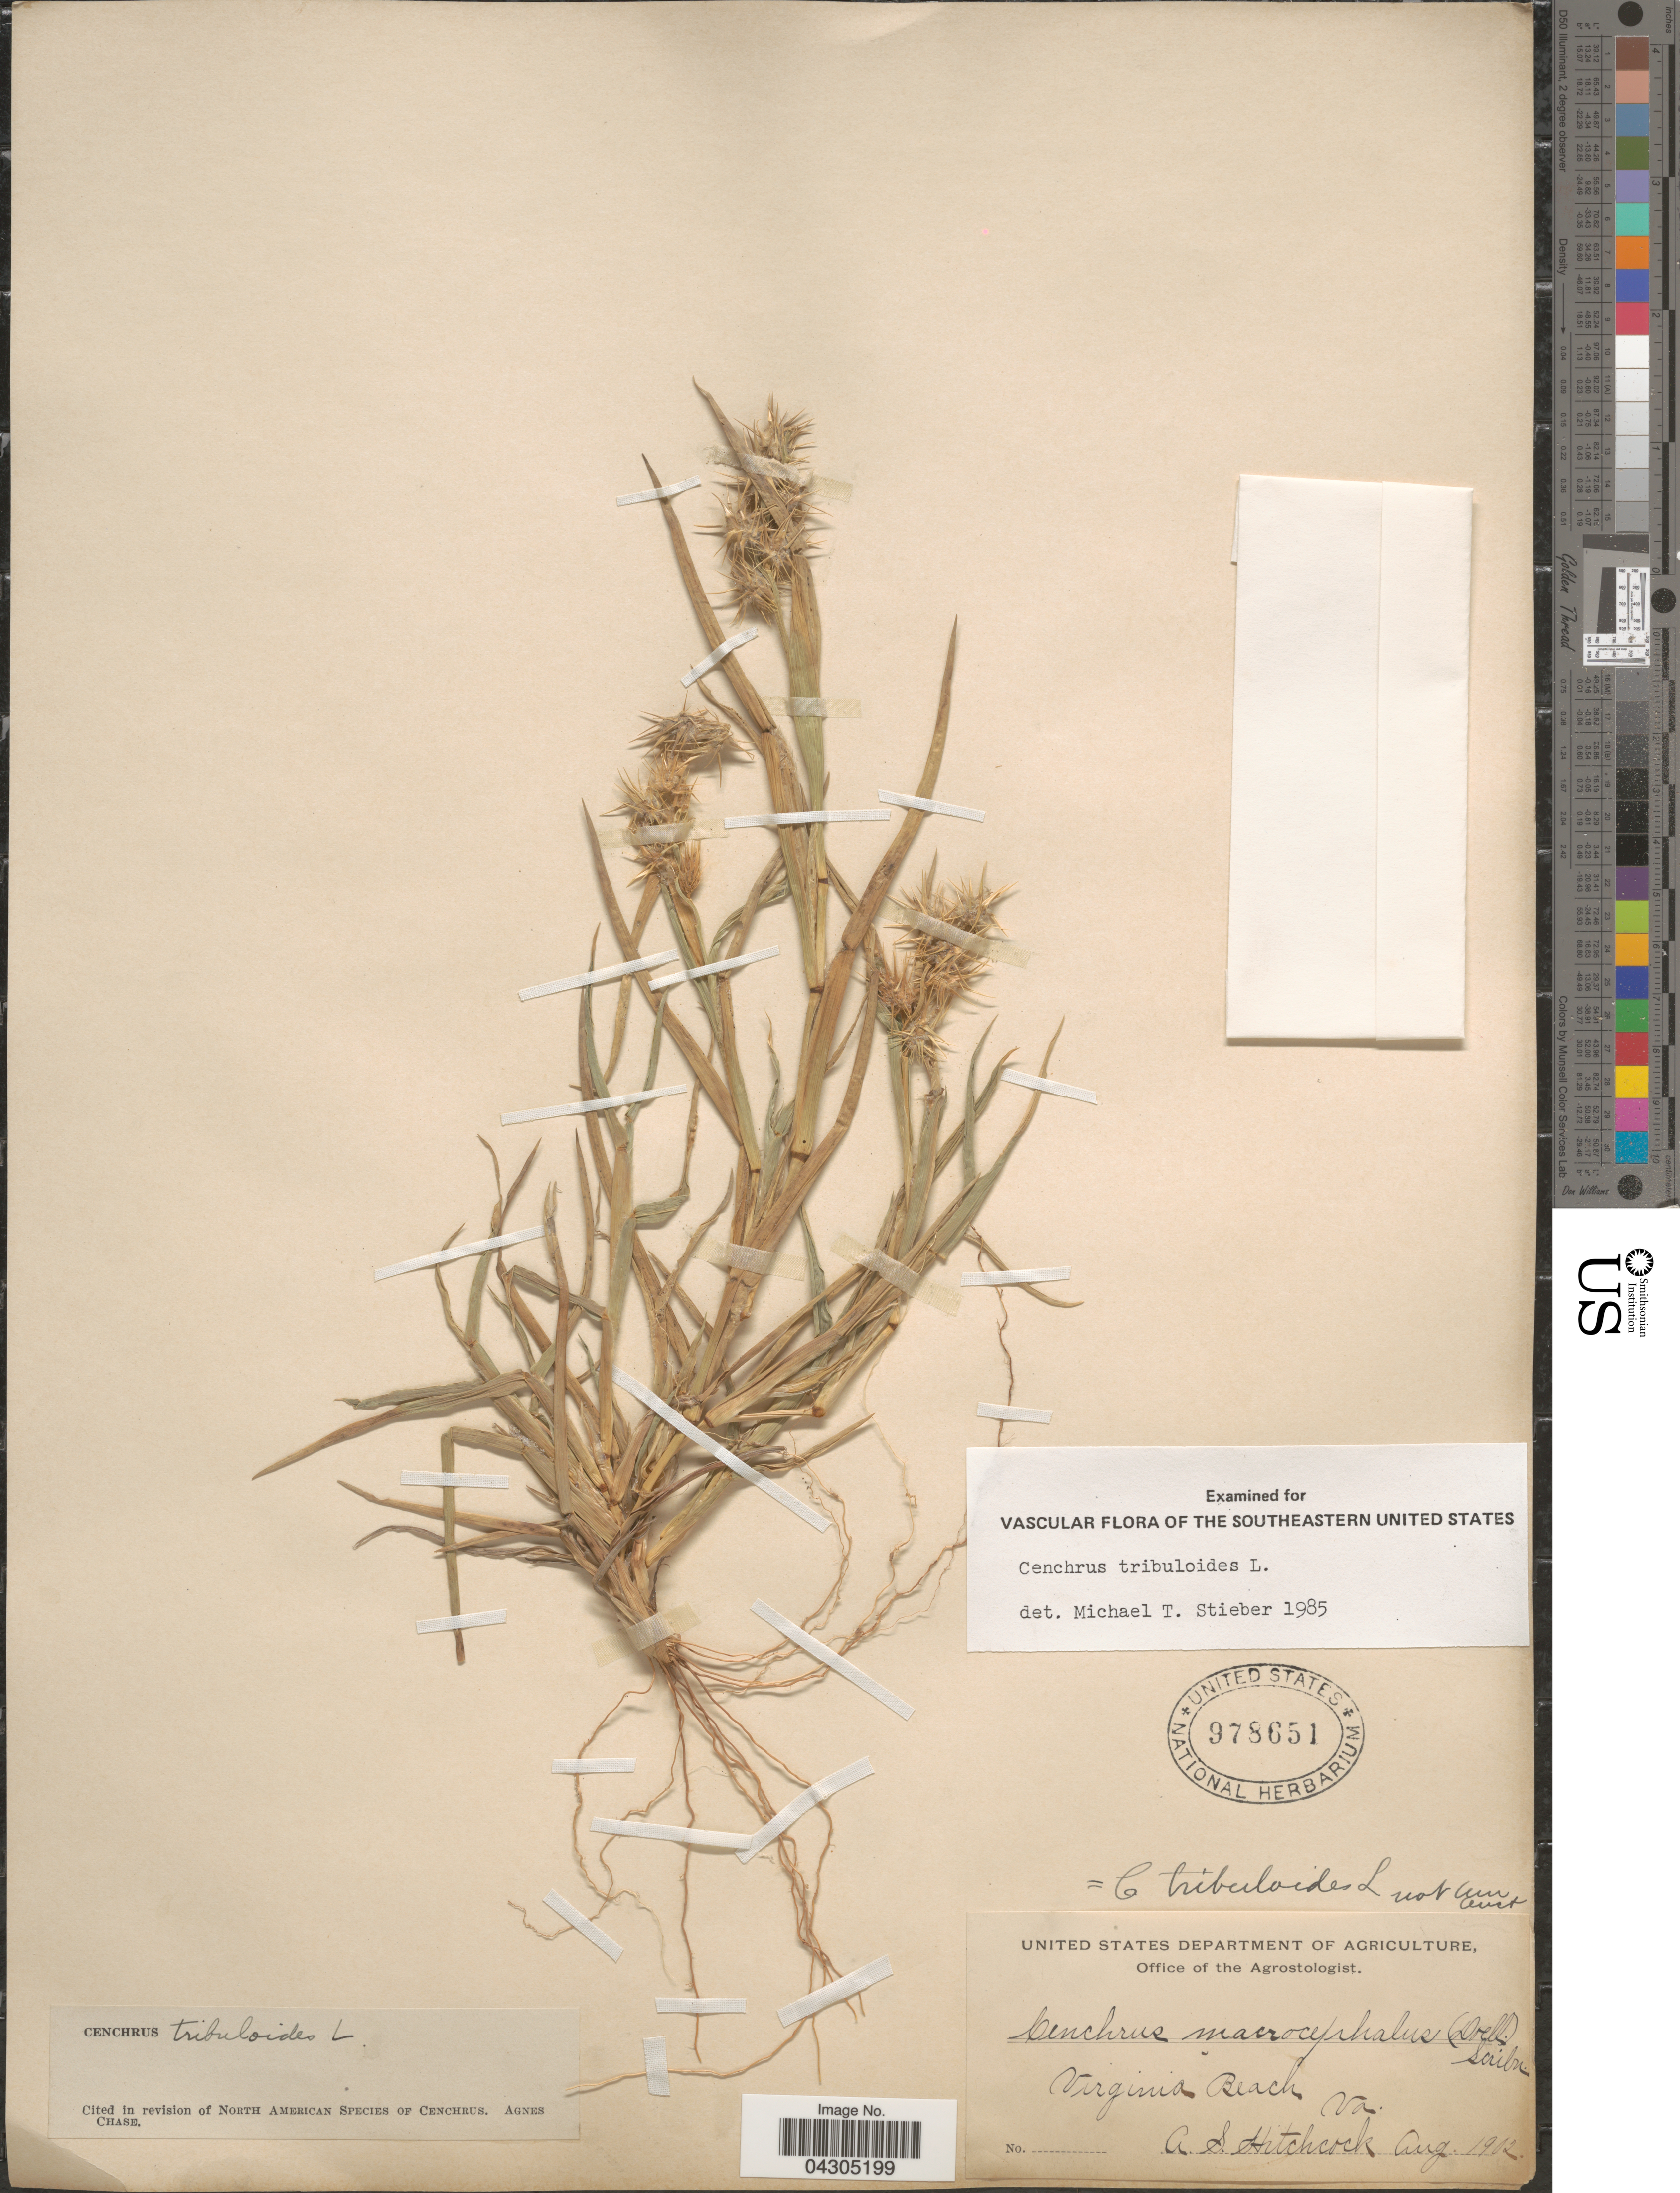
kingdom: Plantae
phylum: Tracheophyta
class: Liliopsida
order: Poales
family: Poaceae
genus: Cenchrus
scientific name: Cenchrus tribuloides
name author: L.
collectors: A. S. Hitchcock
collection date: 1902-08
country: United States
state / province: Virginia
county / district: City of Virginia Beach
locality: Virginia Beach.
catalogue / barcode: US 978651